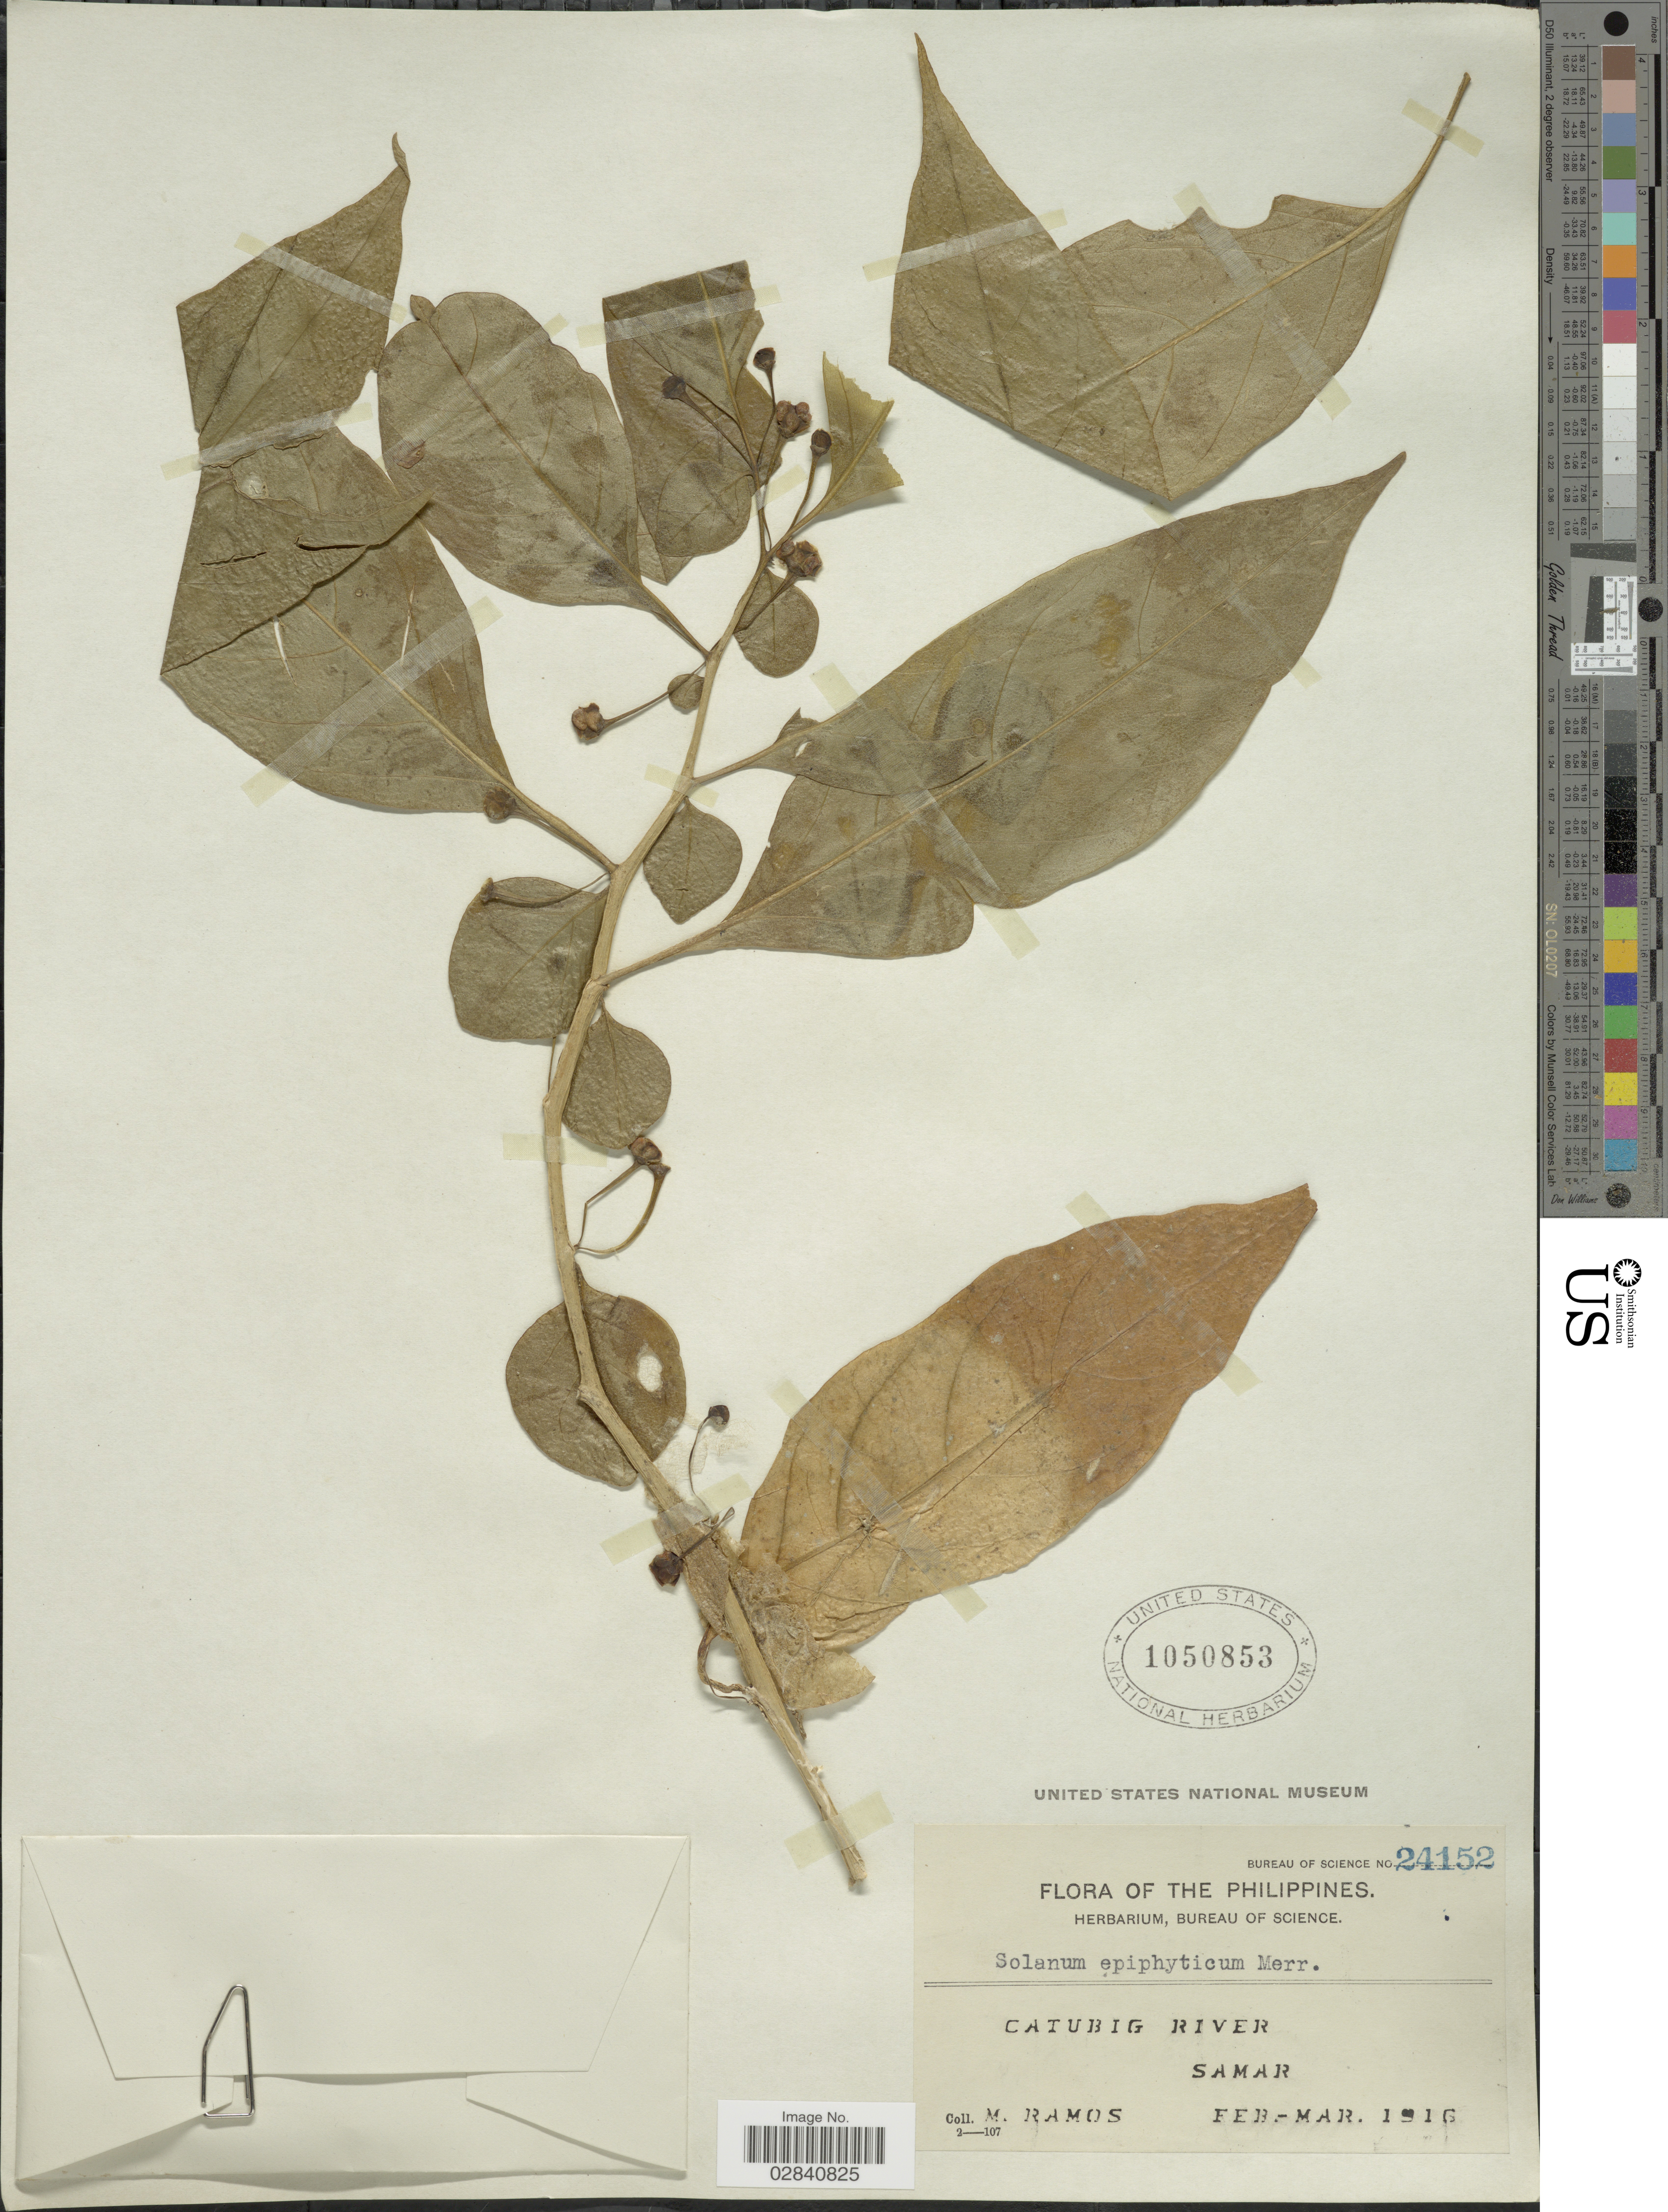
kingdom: Plantae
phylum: Tracheophyta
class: Magnoliopsida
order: Solanales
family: Solanaceae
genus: Lycianthes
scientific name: Lycianthes parasitica subsp. epiphytica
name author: (Merr.) Bitter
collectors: M. Ramos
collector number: Bureau of Science 24152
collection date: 1916-02/1916-03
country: Philippines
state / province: Eastern Visayas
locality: Catubig River, Samar.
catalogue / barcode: US 1050853